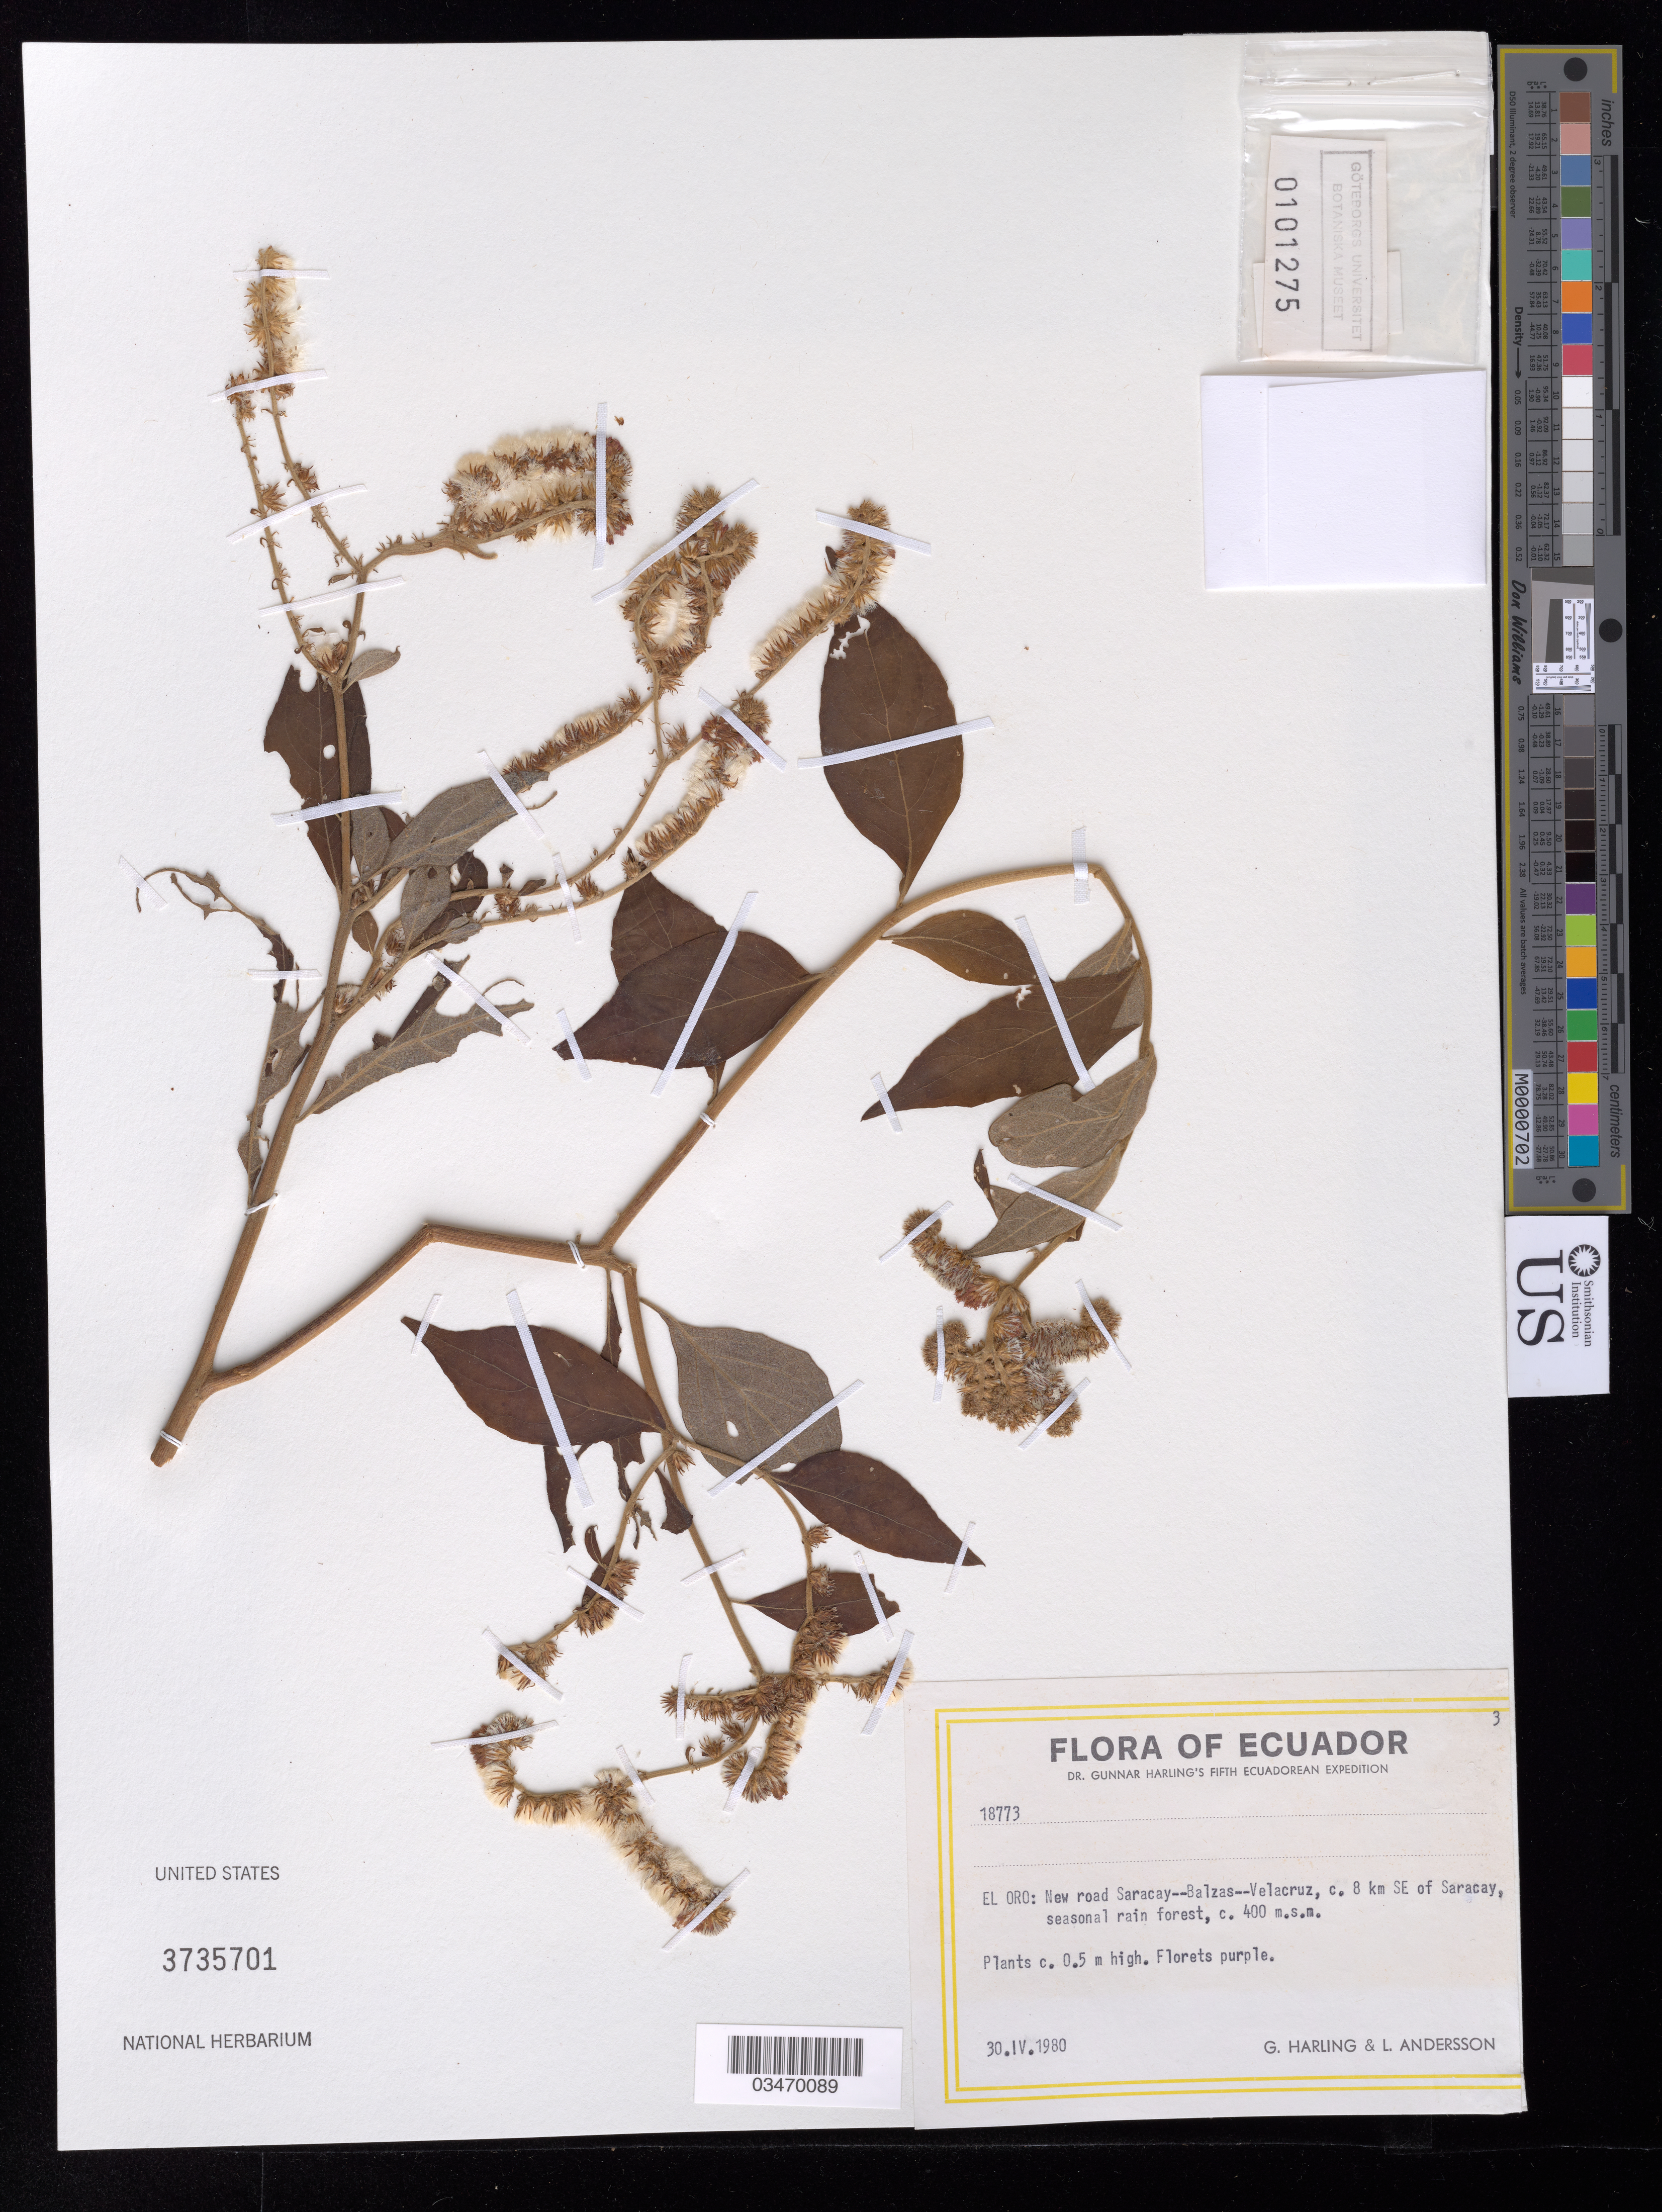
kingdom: Plantae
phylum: Tracheophyta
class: Magnoliopsida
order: Asterales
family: Asteraceae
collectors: G. Harling & L. Andersson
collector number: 18773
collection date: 1980-04-30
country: Ecuador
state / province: El Oro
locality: New road Saracay--Balzas--Velacruz, c. 8 km SE of Saracay.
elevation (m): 400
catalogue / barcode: US 3735701